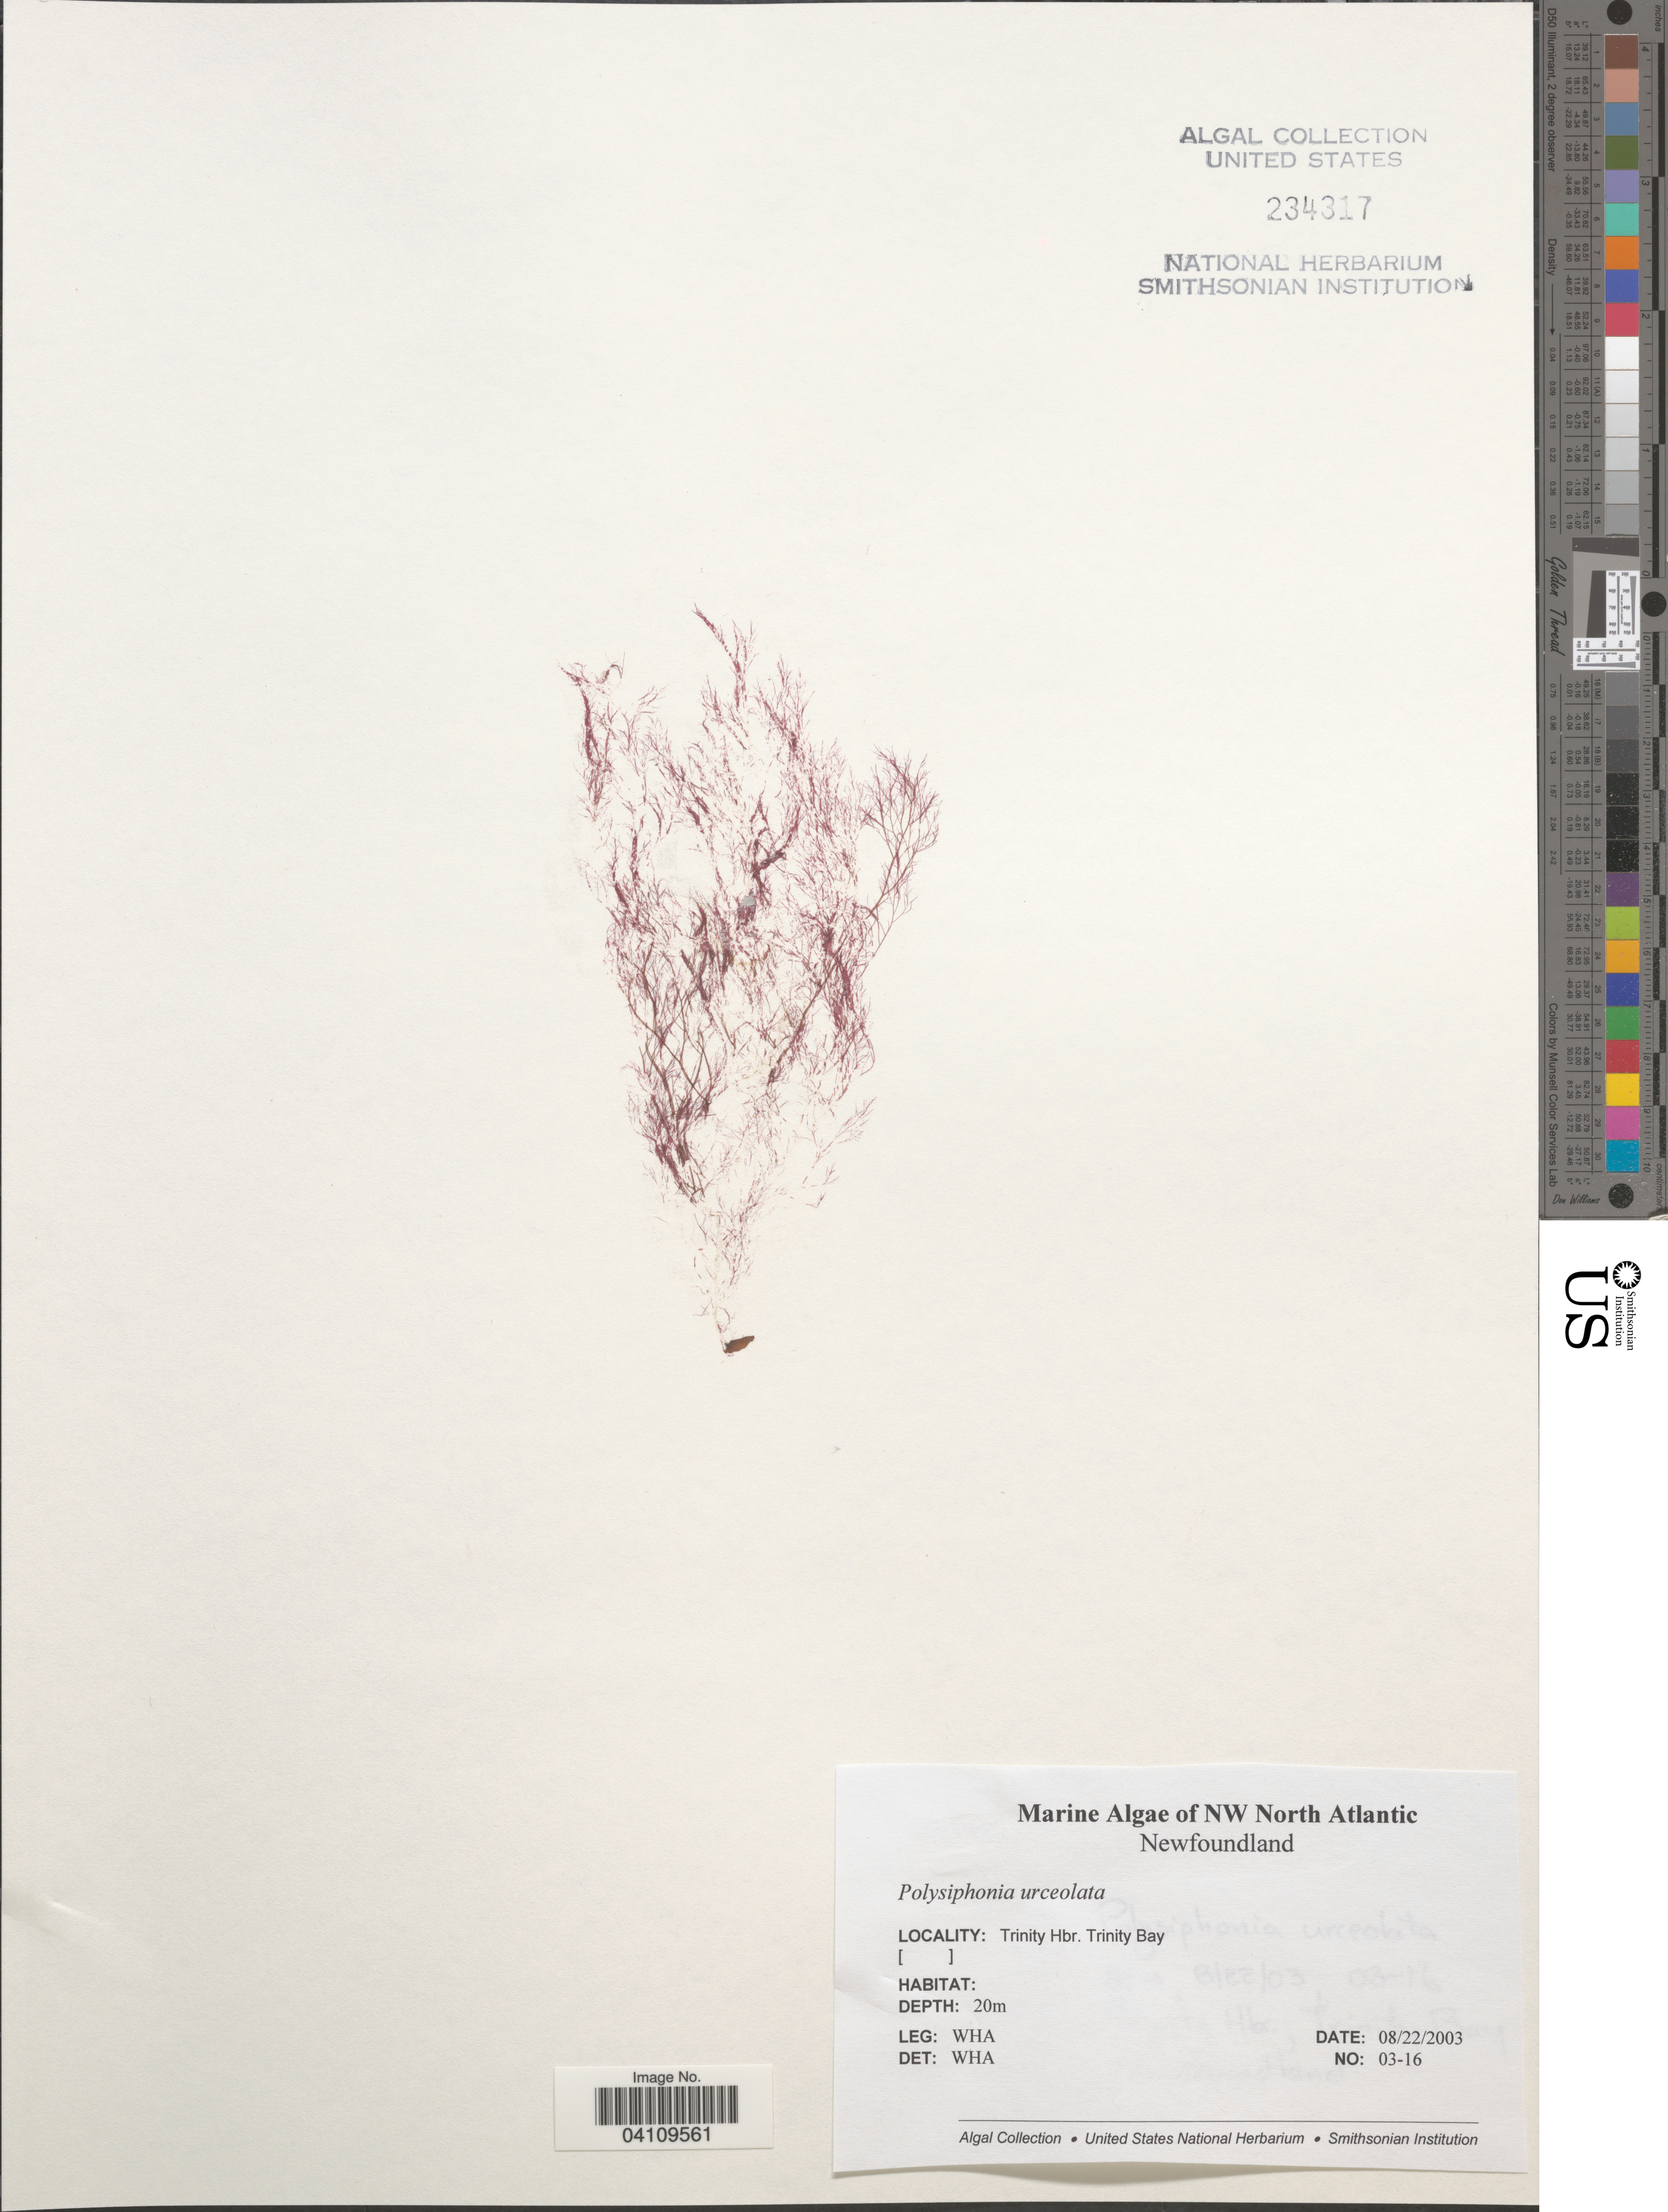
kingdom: Plantae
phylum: Rhodophyta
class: Florideophyceae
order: Ceramiales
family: Rhodomelaceae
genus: Polysiphonia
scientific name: Polysiphonia urceolata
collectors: W. H. Adey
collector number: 03-16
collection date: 2003-08-22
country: Canada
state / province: Newfoundland and Labrador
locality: NW North Atlantic. Trinity Hbr. Trinity Bay.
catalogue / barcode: US 234317